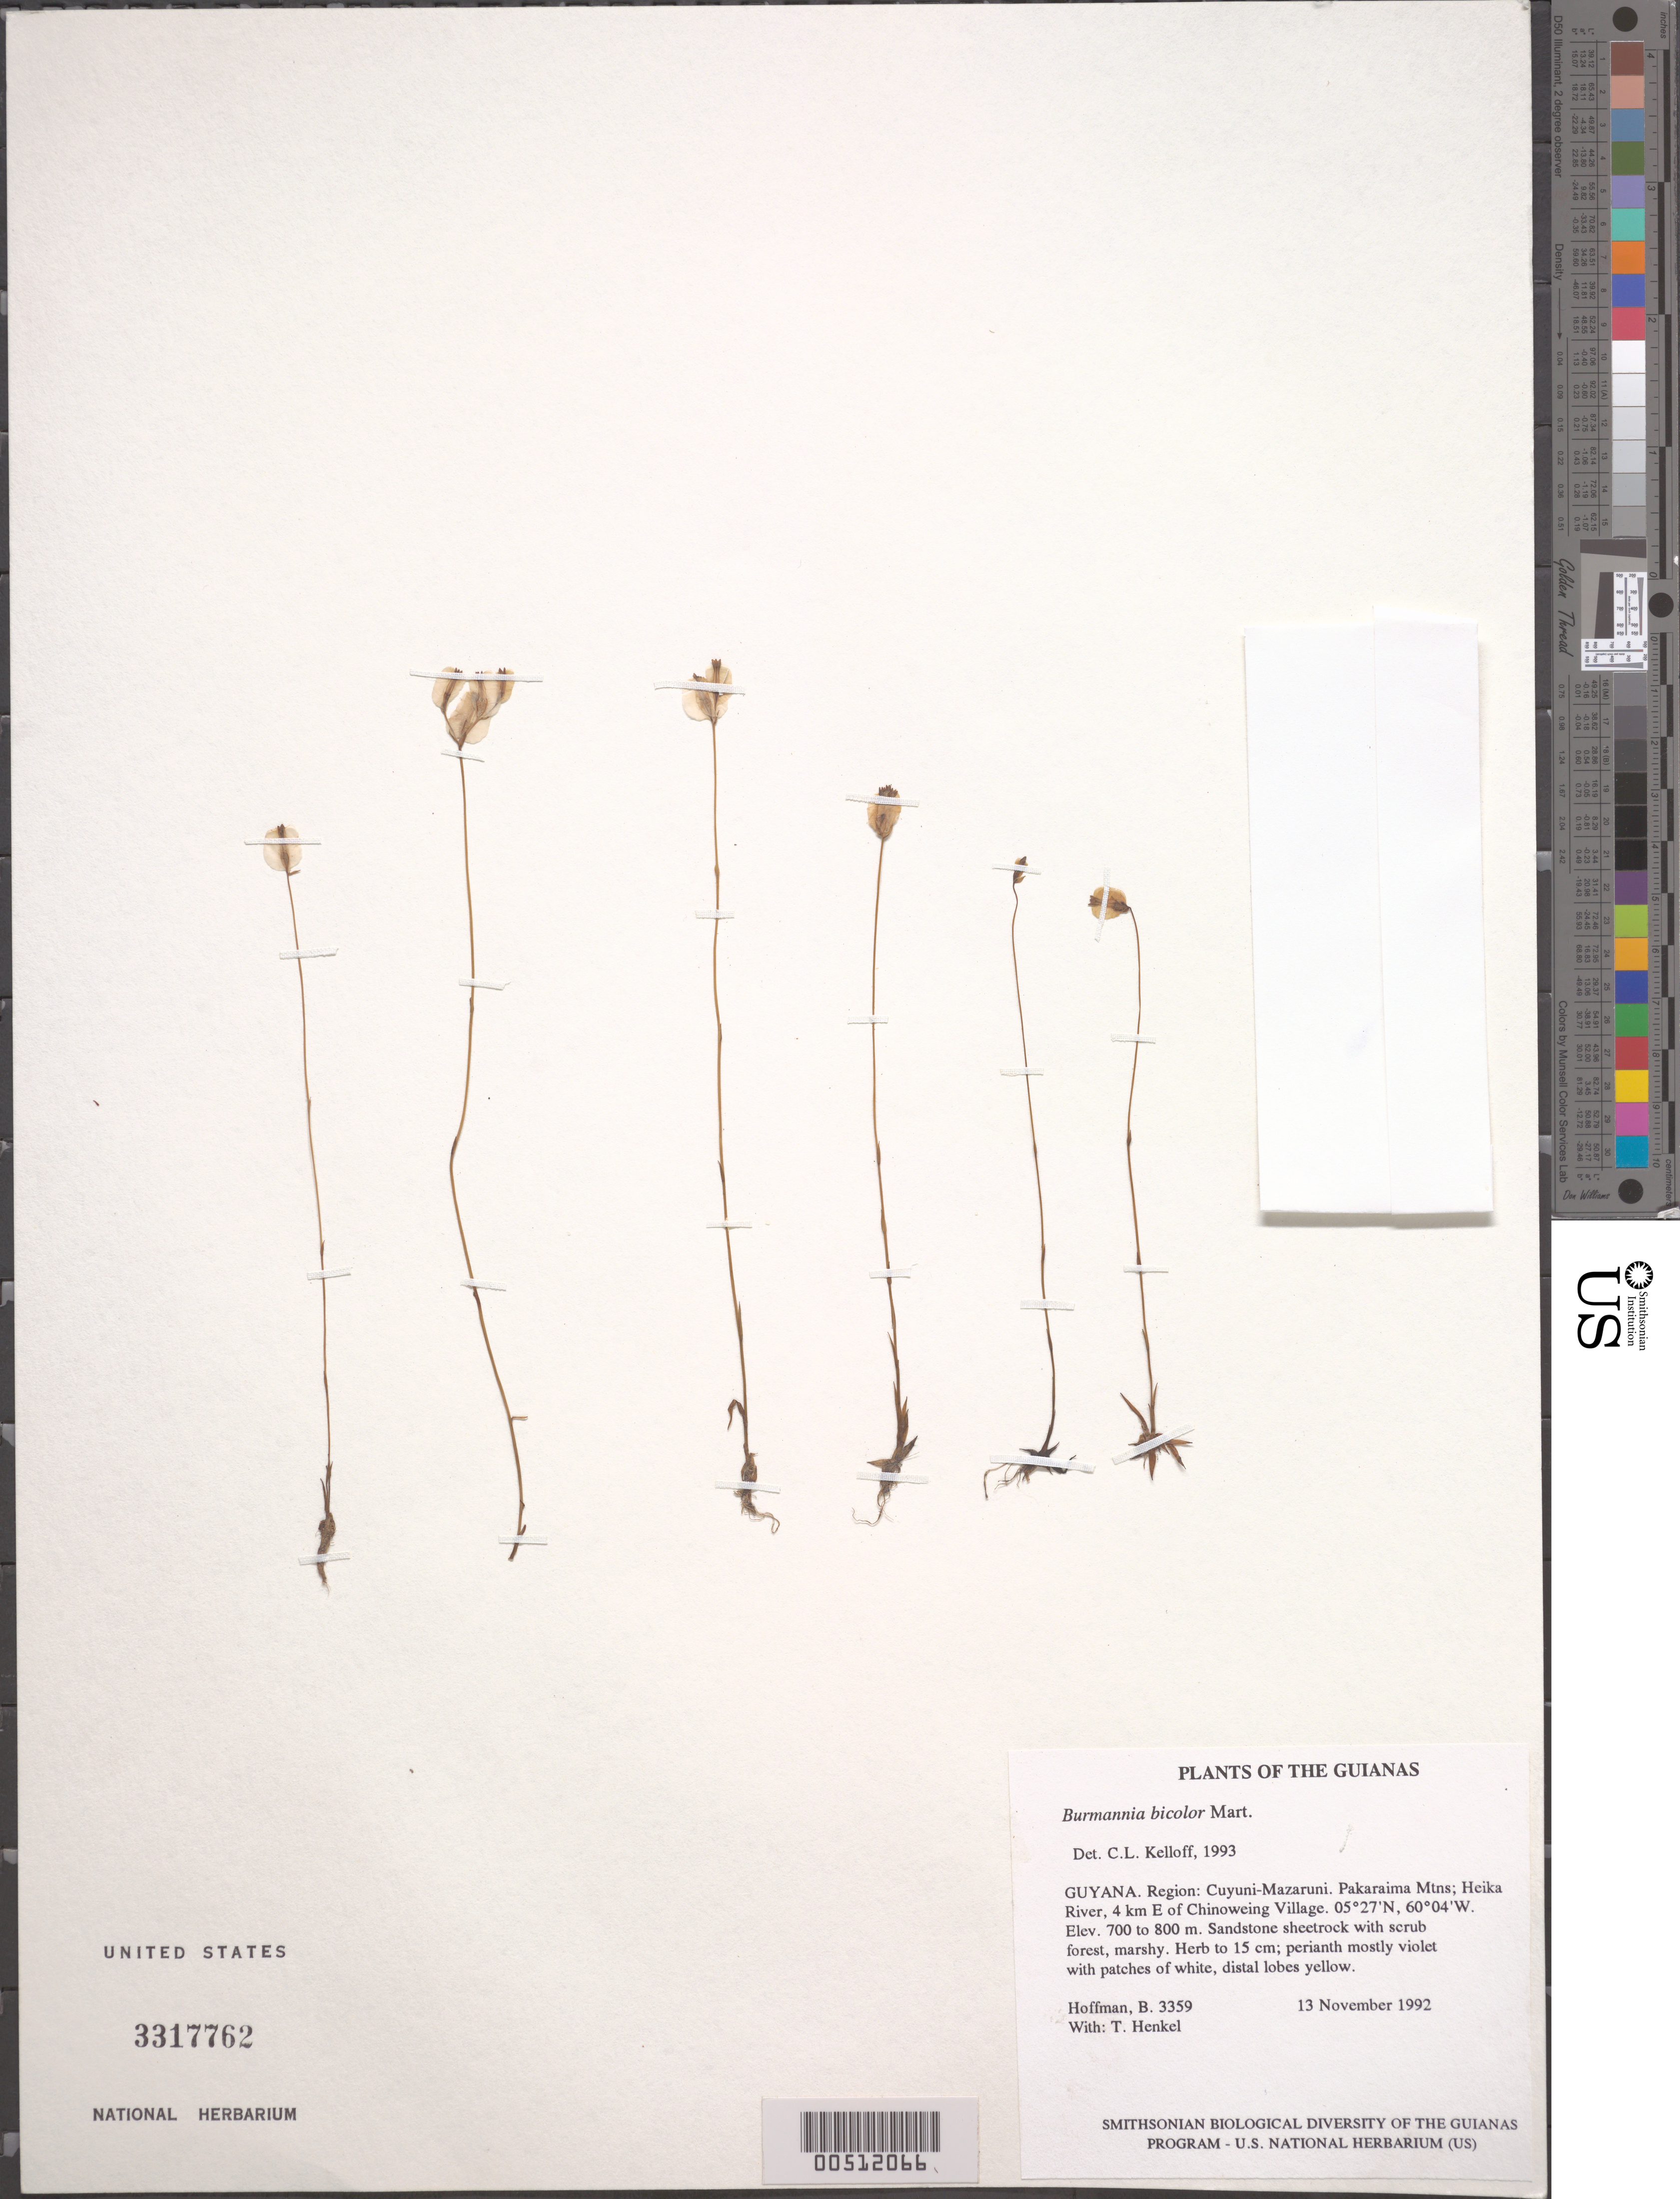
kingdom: Plantae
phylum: Tracheophyta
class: Liliopsida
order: Dioscoreales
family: Burmanniaceae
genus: Burmannia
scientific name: Burmannia bicolor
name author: Mart.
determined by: Kelloff, Carol L., (US), Smithsonian Institution - National Museum of Natural History (UNITED STATES)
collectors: B. Hoffman & T. Henkel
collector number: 3359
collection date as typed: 13 November 1992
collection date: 1992-11-13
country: Guyana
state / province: Cuyuni-Mazaruni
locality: Pakaraima Mountains; Heika River, 4 km E of Chinoweing village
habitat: Sandstone sheetrock with scrub forest, marshy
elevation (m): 700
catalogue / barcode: US 3317762